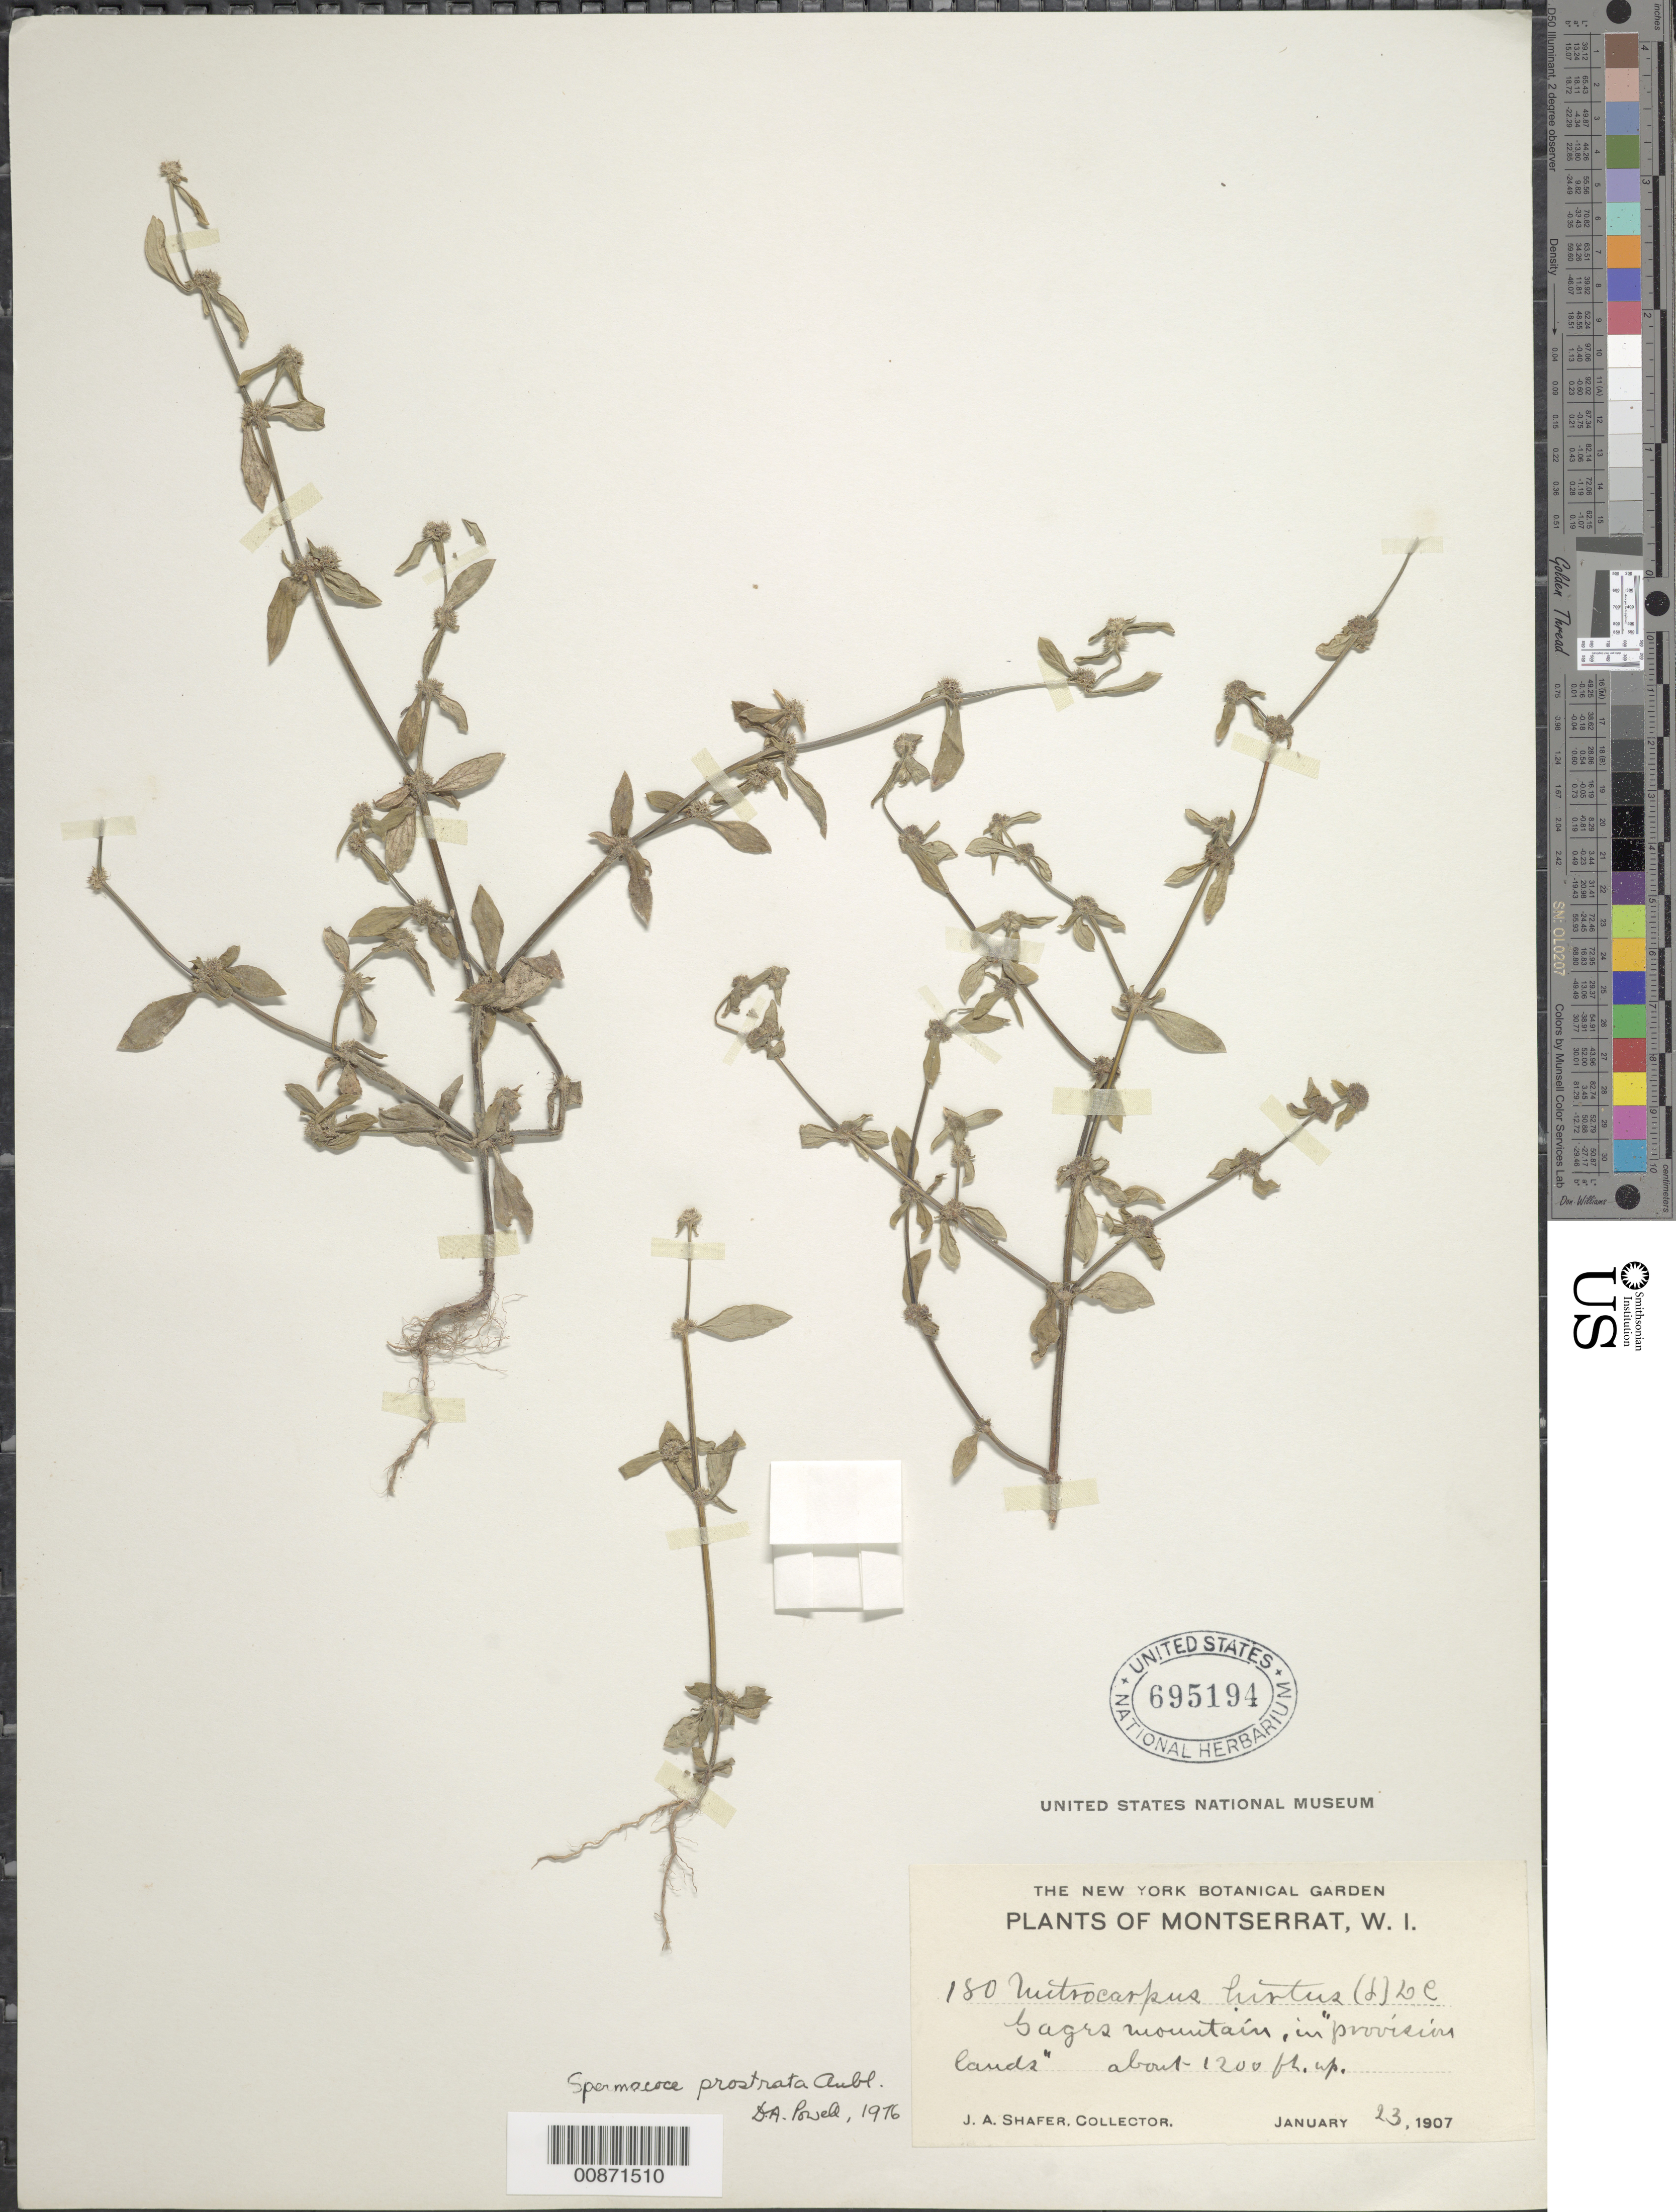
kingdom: Plantae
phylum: Tracheophyta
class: Magnoliopsida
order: Gentianales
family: Rubiaceae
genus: Spermacoce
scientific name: Spermacoce prostrata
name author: Aubl.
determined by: Powell, D. A.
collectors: J. A. Shafer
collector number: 180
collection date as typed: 23 Jan 1907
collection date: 1907-01-23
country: Montserrat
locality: Gagrs Mountain, in "provision lands"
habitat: Montane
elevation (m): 366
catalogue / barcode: US 695194